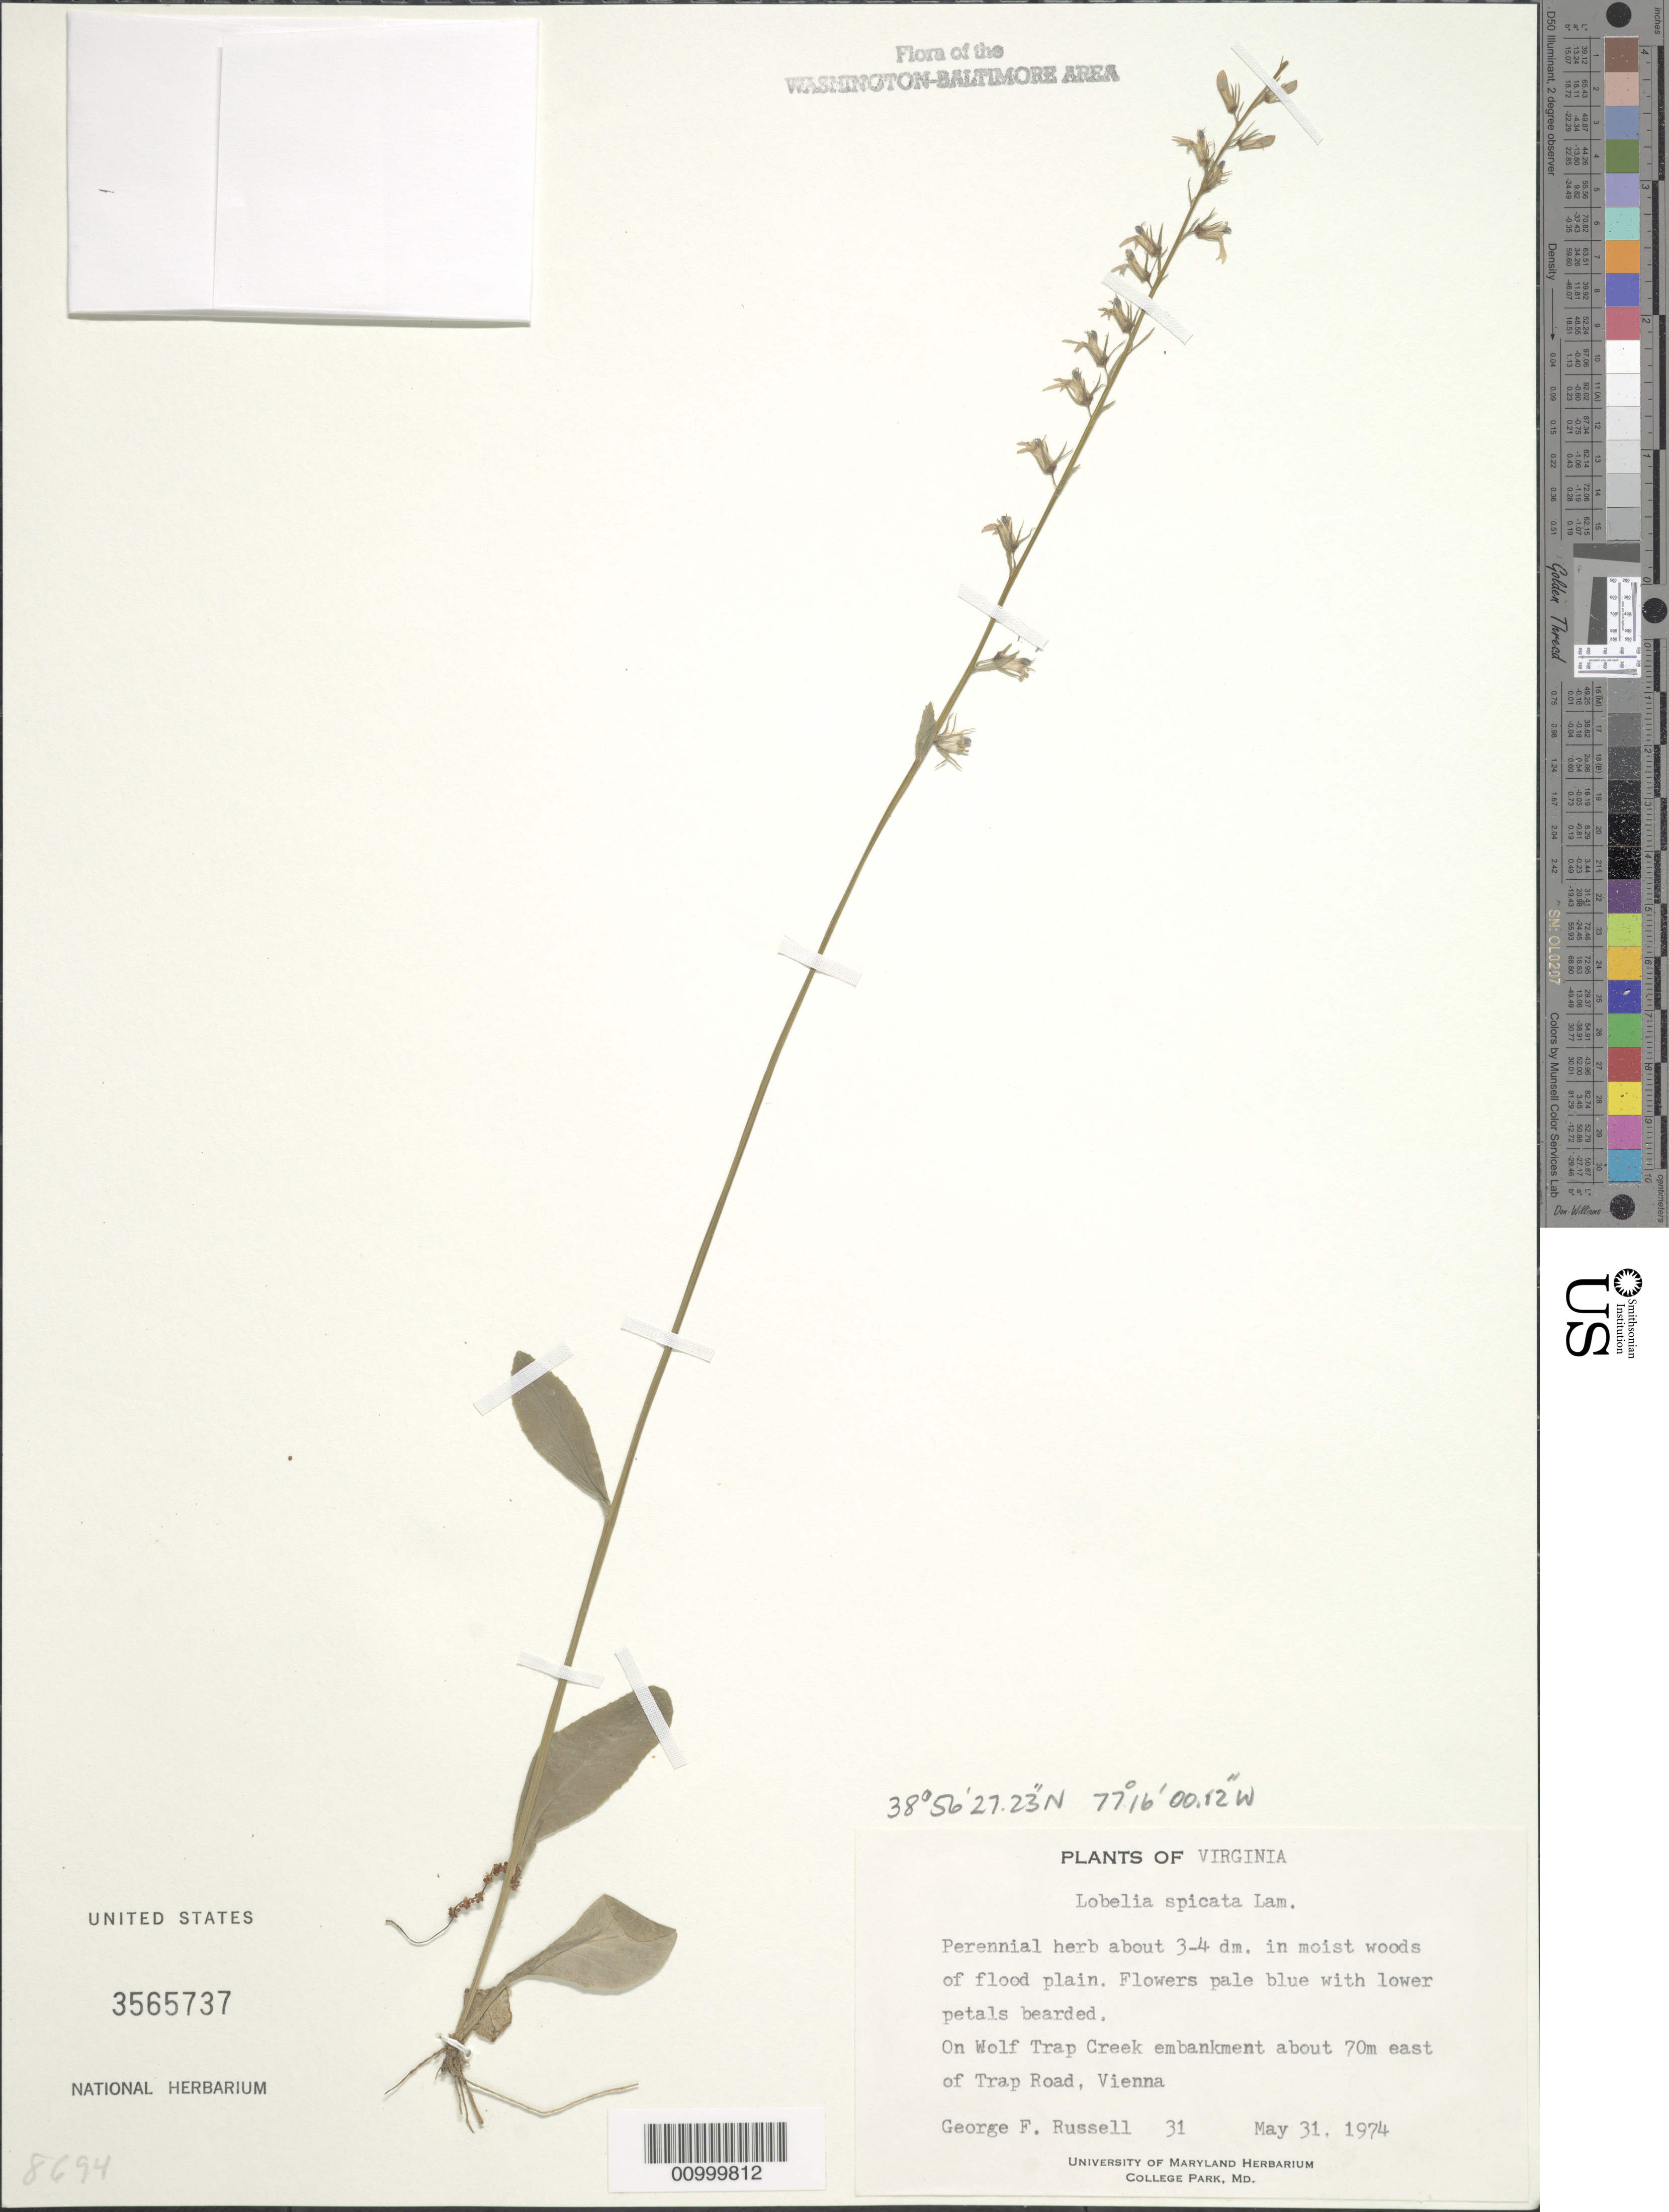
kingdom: Plantae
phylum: Tracheophyta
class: Magnoliopsida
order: Asterales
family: Campanulaceae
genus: Lobelia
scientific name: Lobelia spicata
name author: Lam.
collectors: G. Russell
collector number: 31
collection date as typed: May 31, 1974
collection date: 1974-05-31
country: United States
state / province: Virginia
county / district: Fairfax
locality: On Wolf Trap Creek embankment about 70 m east of Trap Road, Vienna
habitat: moist woods of flood plain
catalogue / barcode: US 3565737